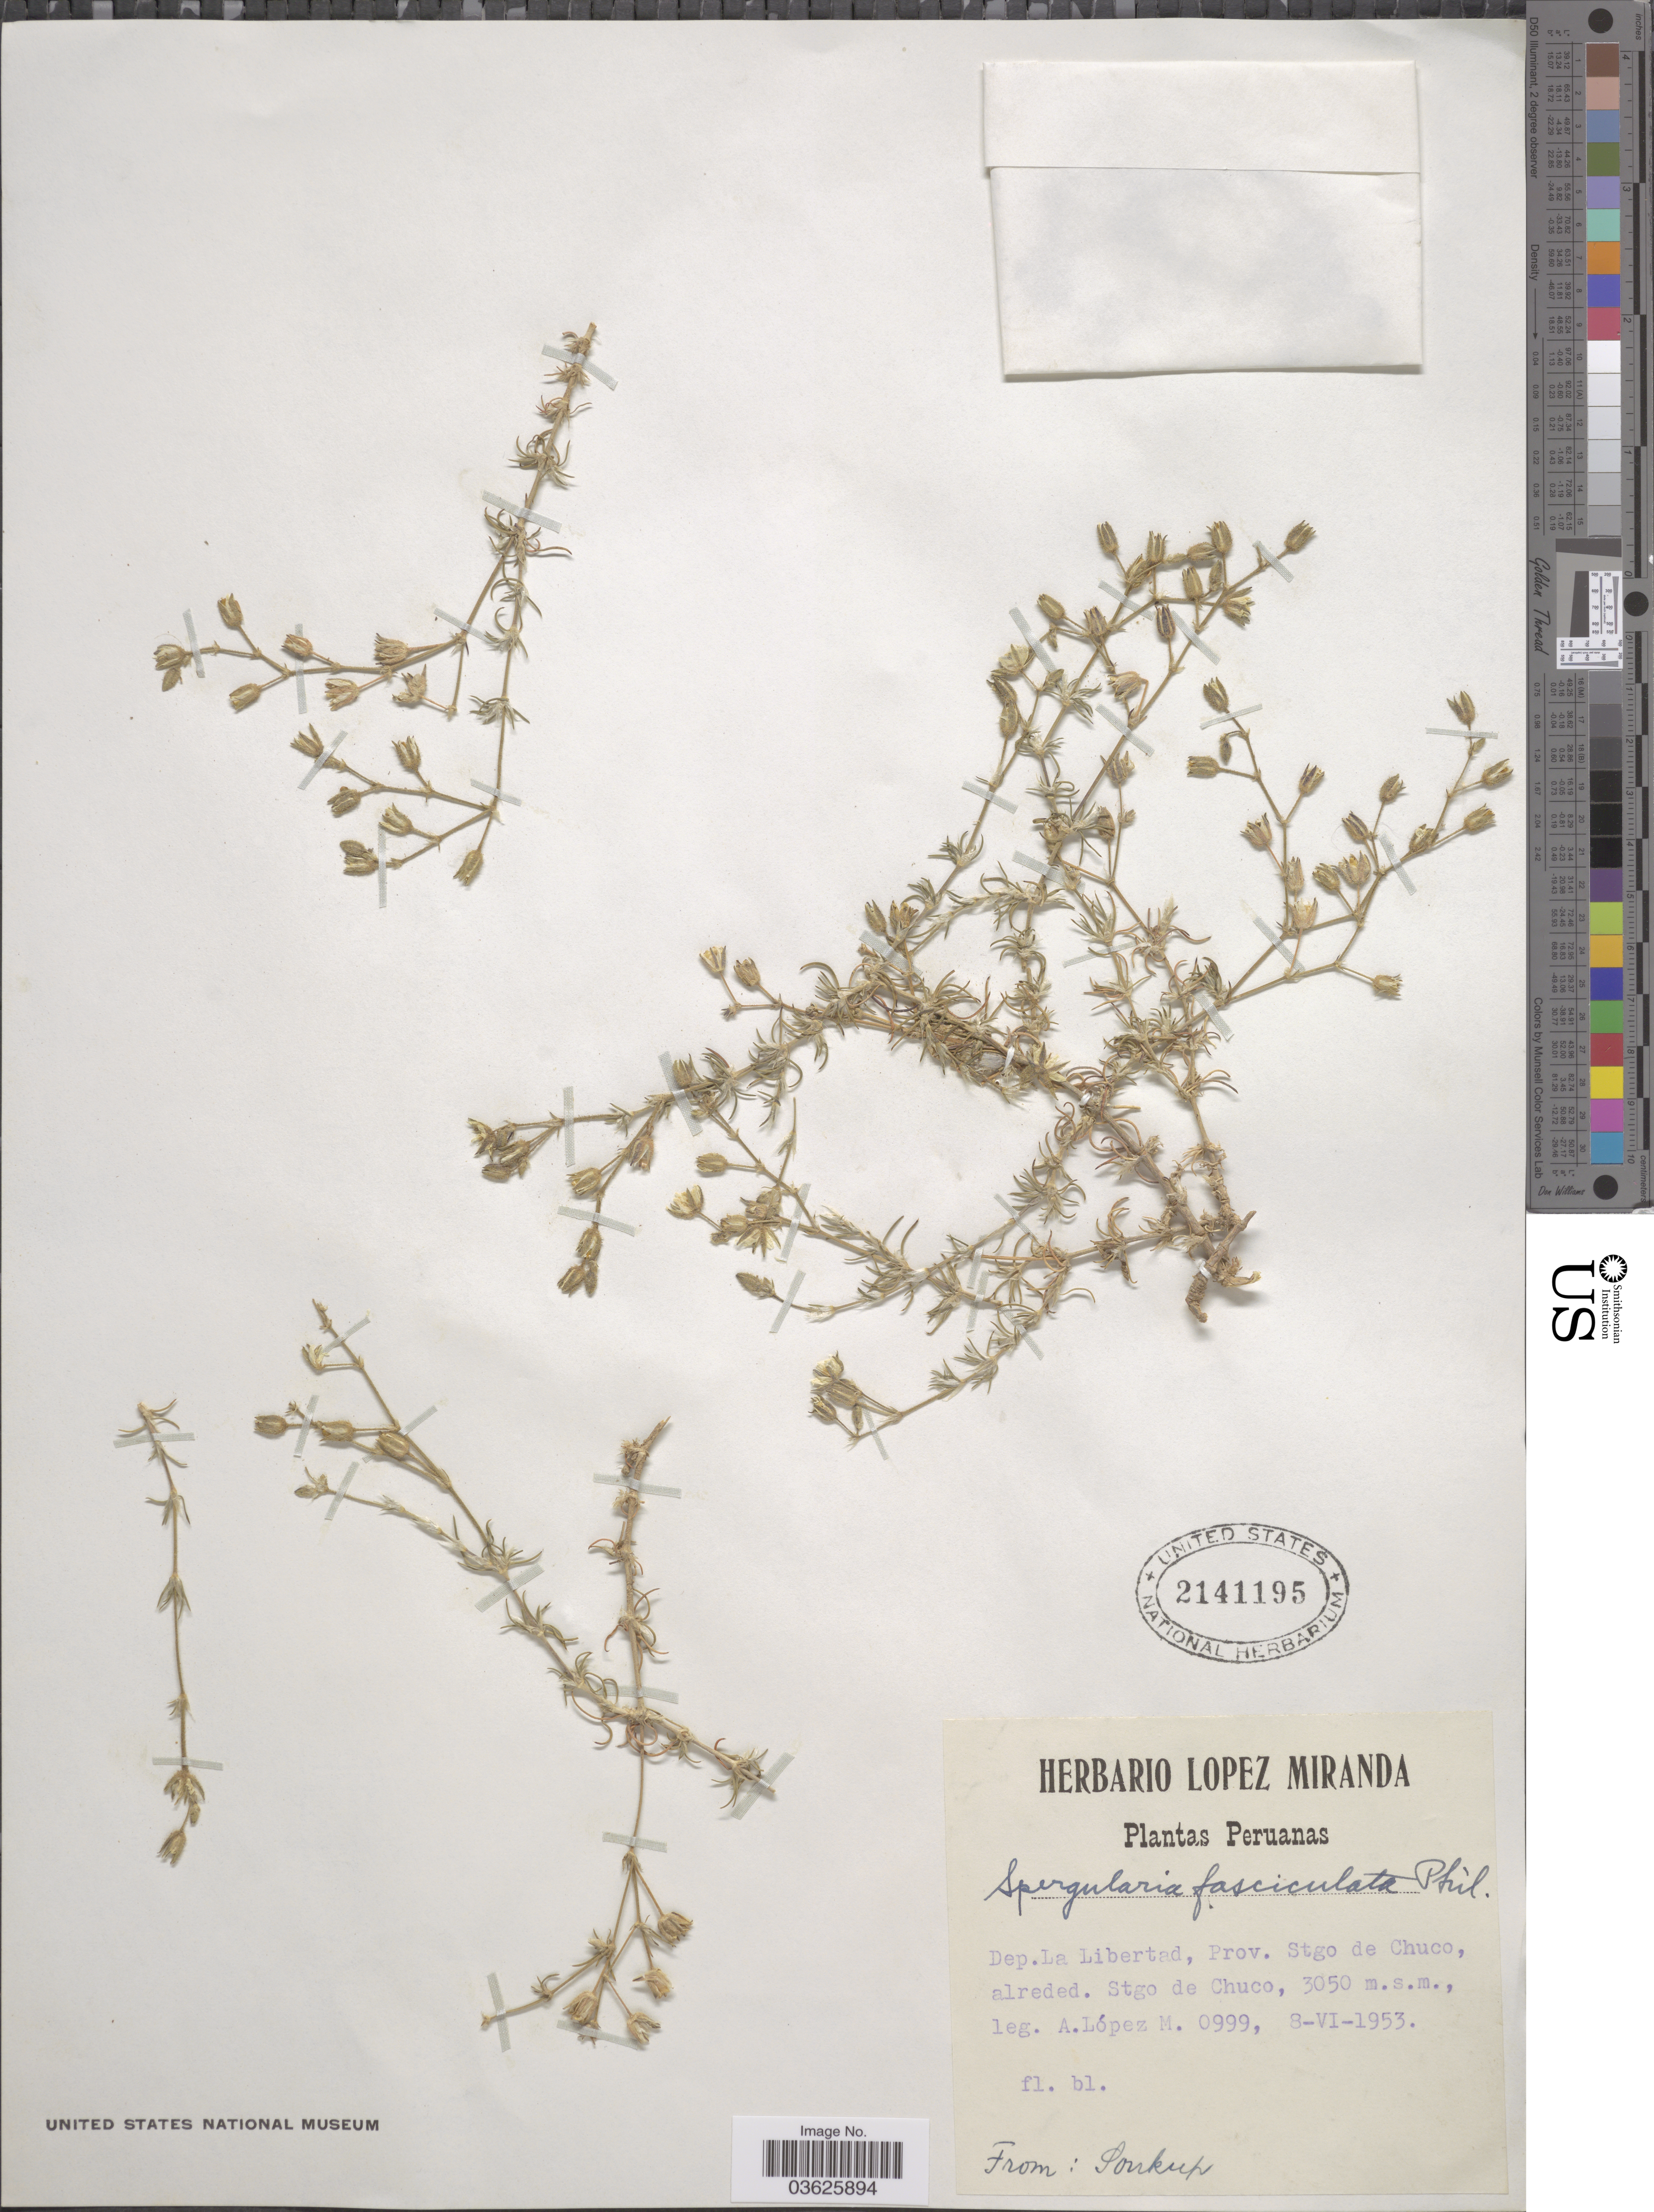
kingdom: Plantae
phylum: Tracheophyta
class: Magnoliopsida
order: Caryophyllales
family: Caryophyllaceae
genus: Spergularia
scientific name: Spergularia fasciculata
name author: Phil.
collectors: A. López M.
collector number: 0999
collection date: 1953-06-08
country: Peru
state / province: La Libertad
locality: Dep. La Libertad, Prov. Stgo de Chuco, alreded. Stgo de Chuco.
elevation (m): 3050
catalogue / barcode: US 2141195